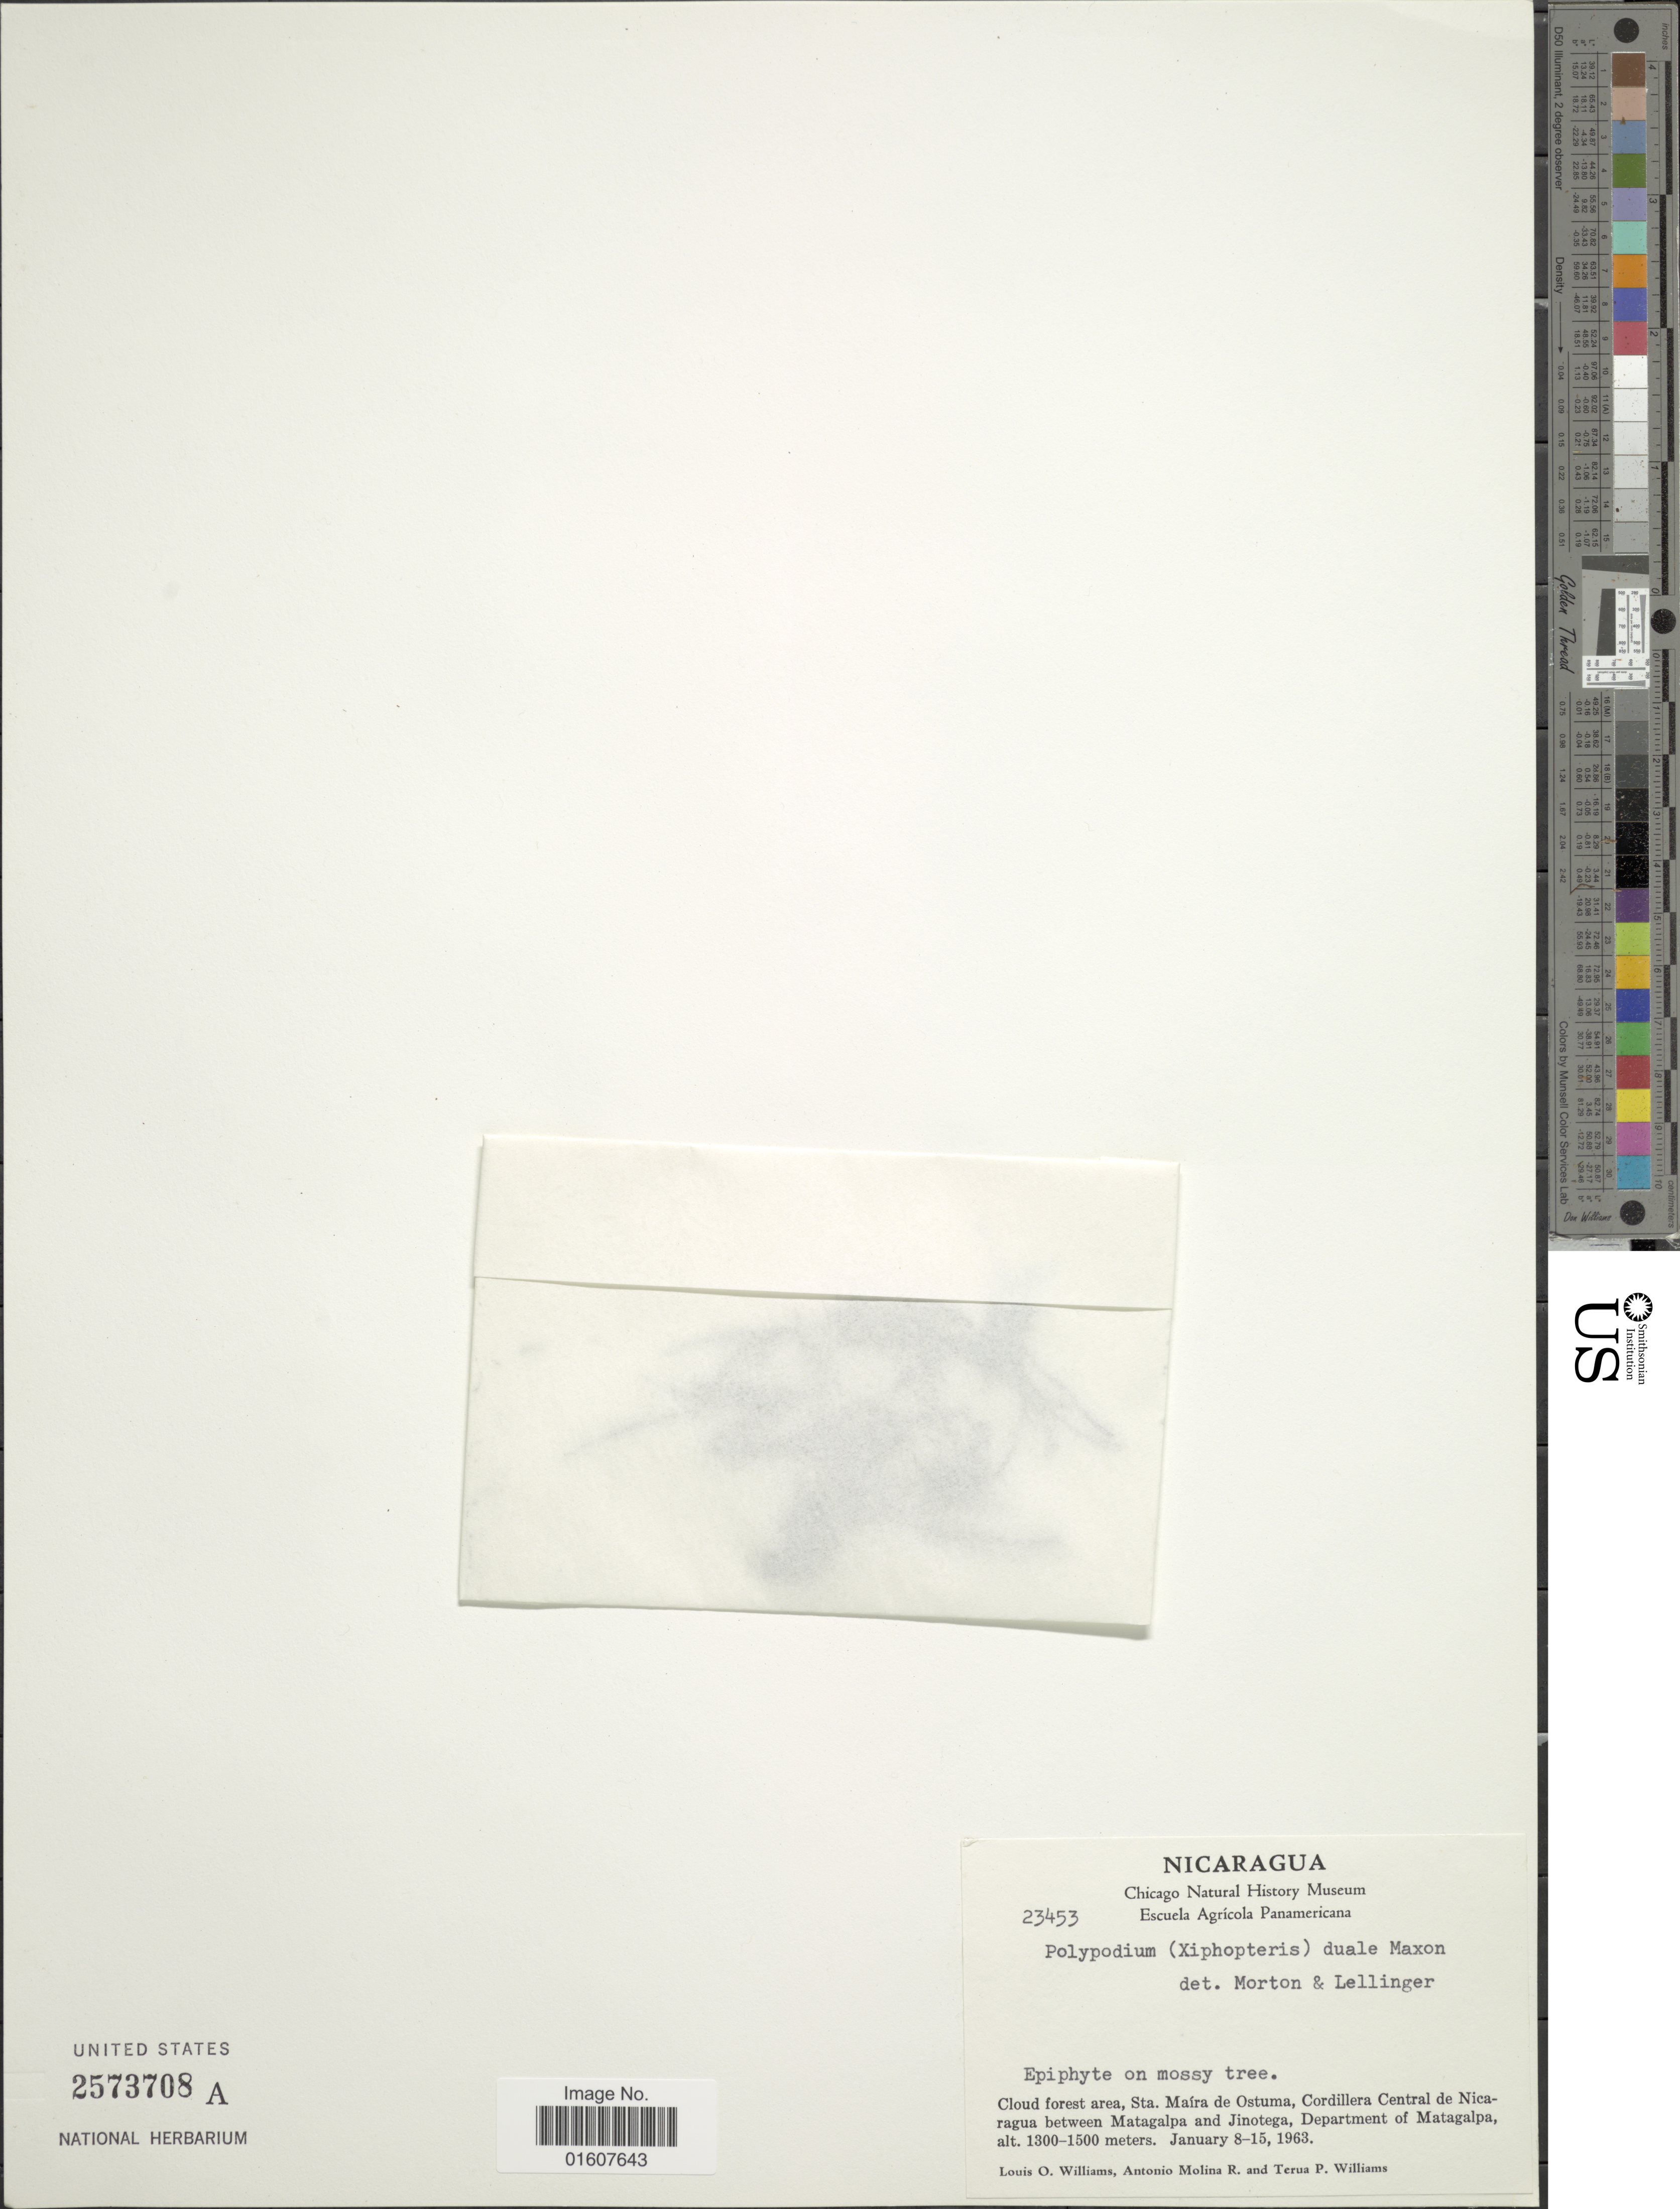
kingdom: Plantae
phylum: Tracheophyta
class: Polypodiopsida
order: Polypodiales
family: Polypodiaceae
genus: Cochlidium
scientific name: Cochlidium serrulatum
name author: (Sw.) L.E. Bishop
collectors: L. O. Williams, A. Molina R. & T. P. Williams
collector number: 23453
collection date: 1963-01-08/1963-01-15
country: Nicaragua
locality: Sta. Maíra de Ostuma, Cordillera Central de Nicaragua between Matagalpa and Jinotega, Department of Matagalpa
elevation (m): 1300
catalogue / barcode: US 2573708A